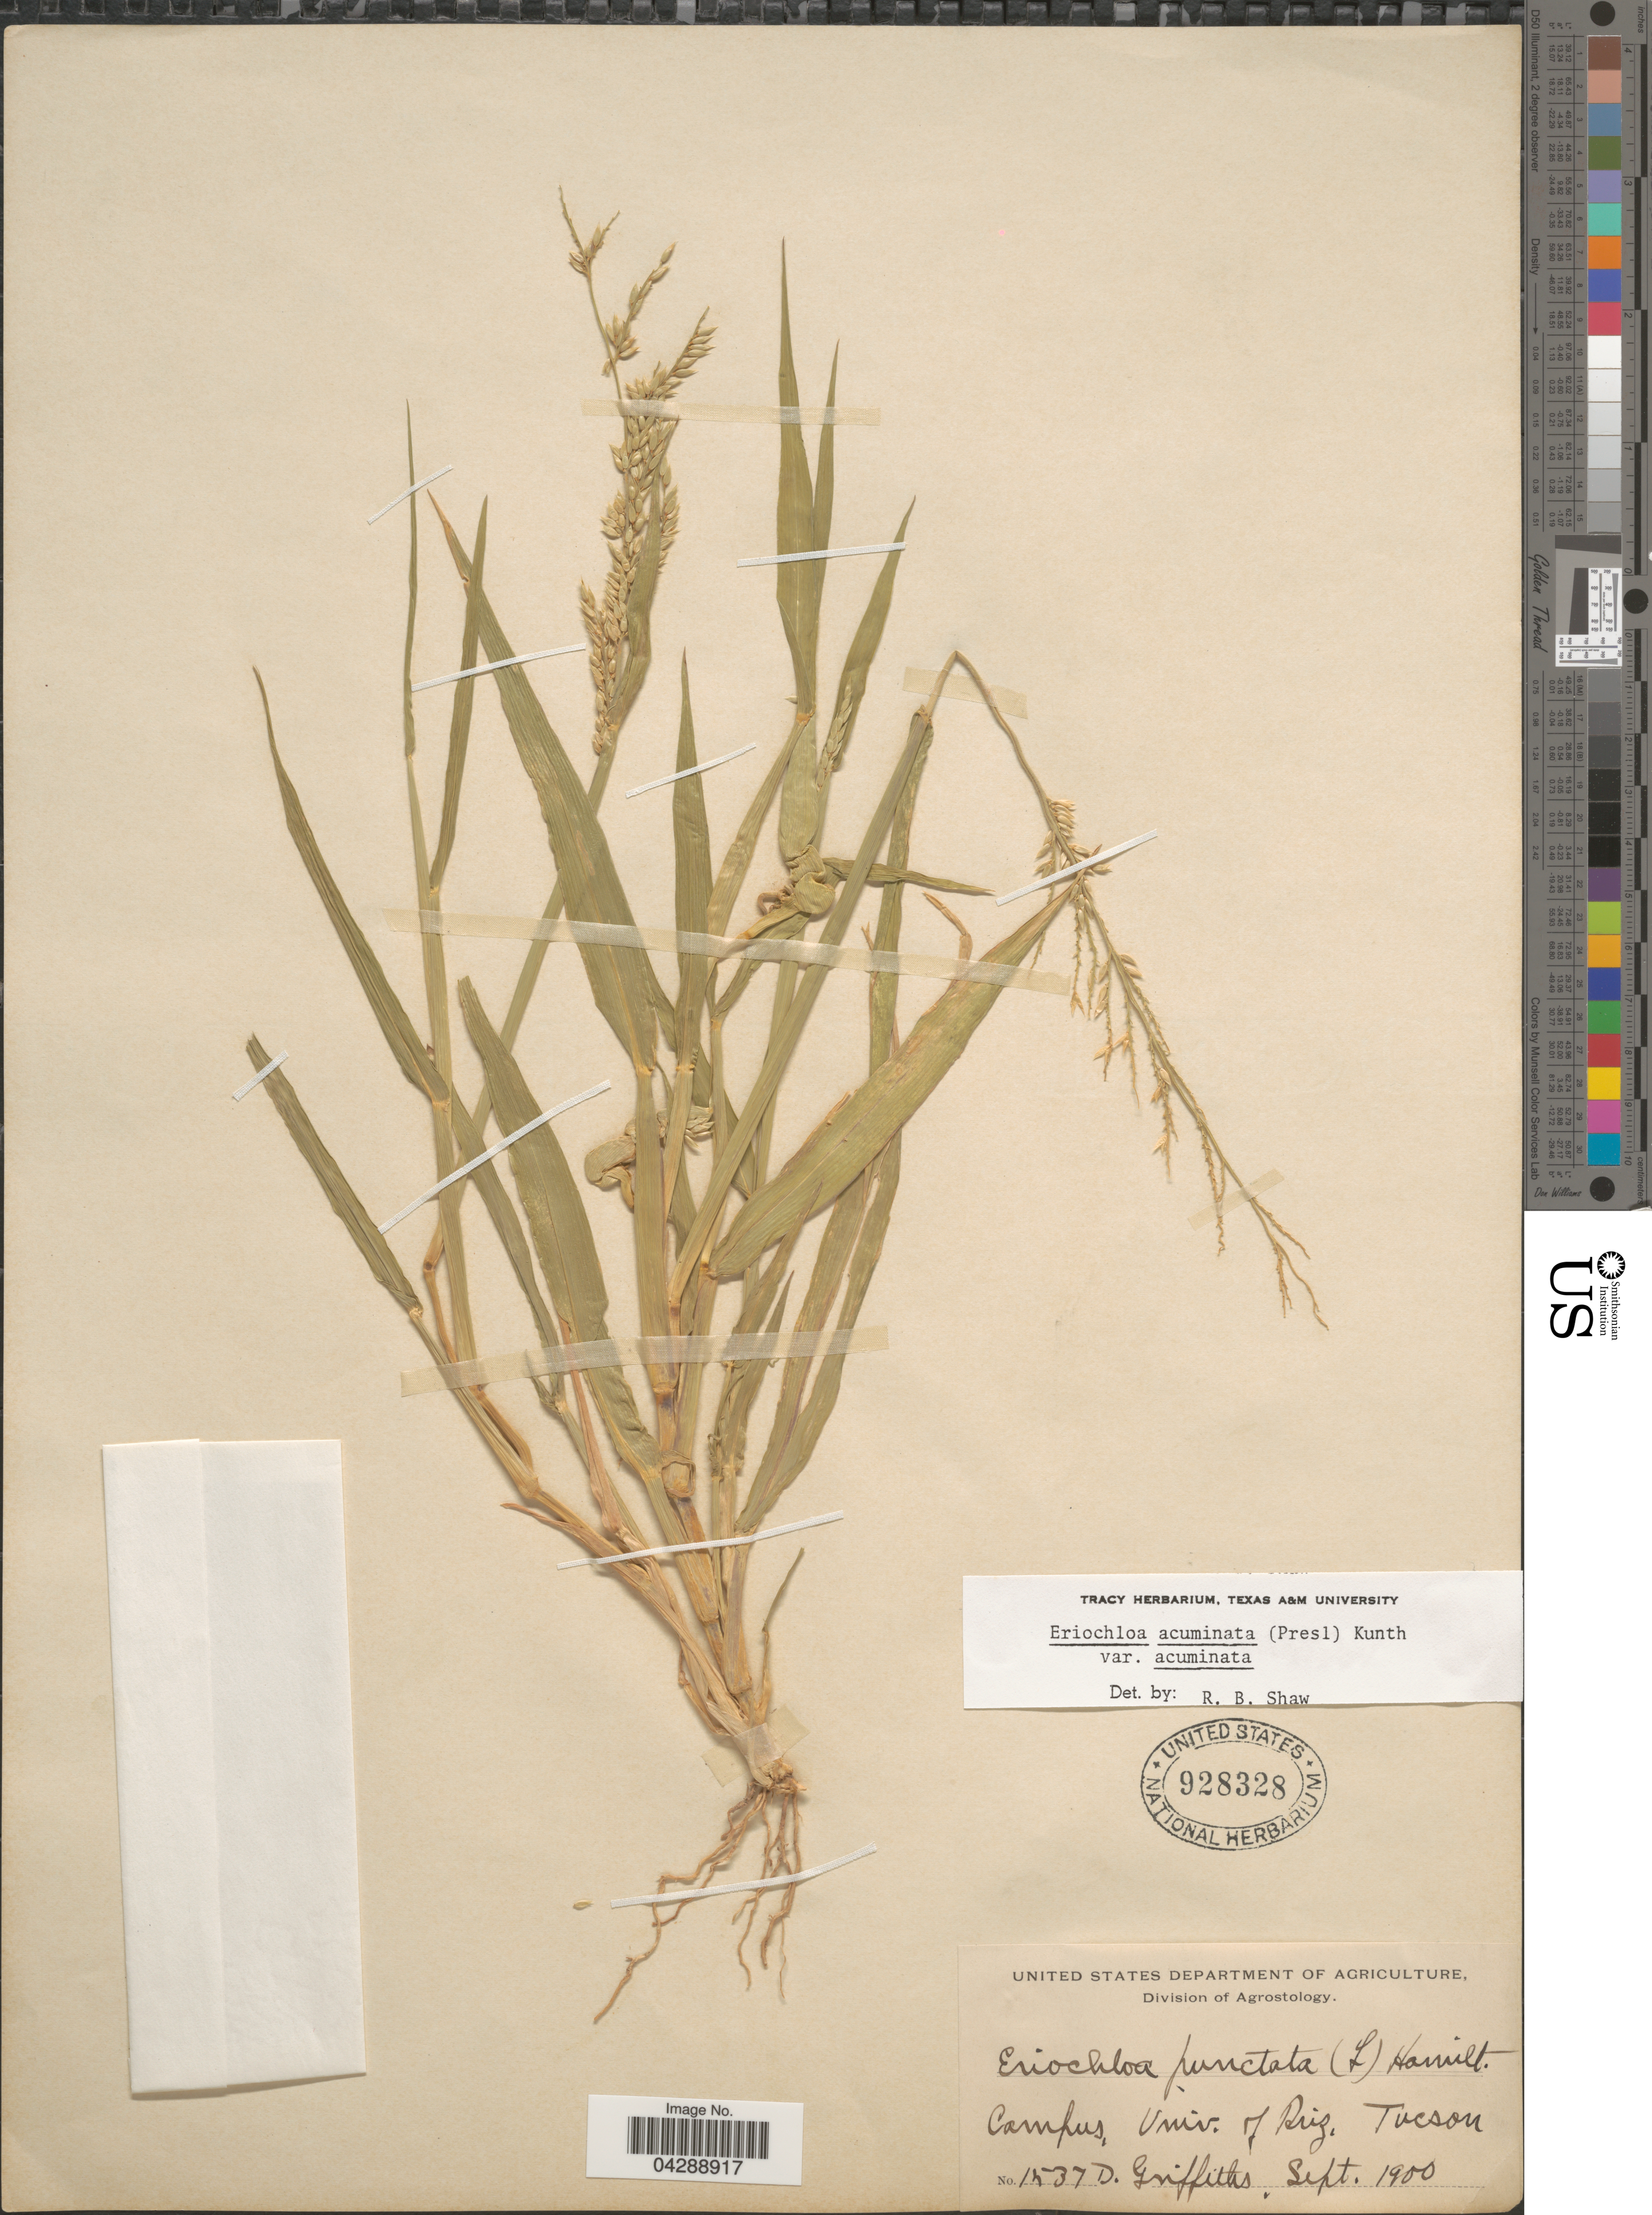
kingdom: Plantae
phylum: Tracheophyta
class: Liliopsida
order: Poales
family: Poaceae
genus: Eriochloa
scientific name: Eriochloa acuminata var. acuminata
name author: (J. Presl) Kunth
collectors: D. Griffiths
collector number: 1537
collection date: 1900-09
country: United States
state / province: Arizona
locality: Campus, Univ. of Ariz. Tucson.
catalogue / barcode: US 928328